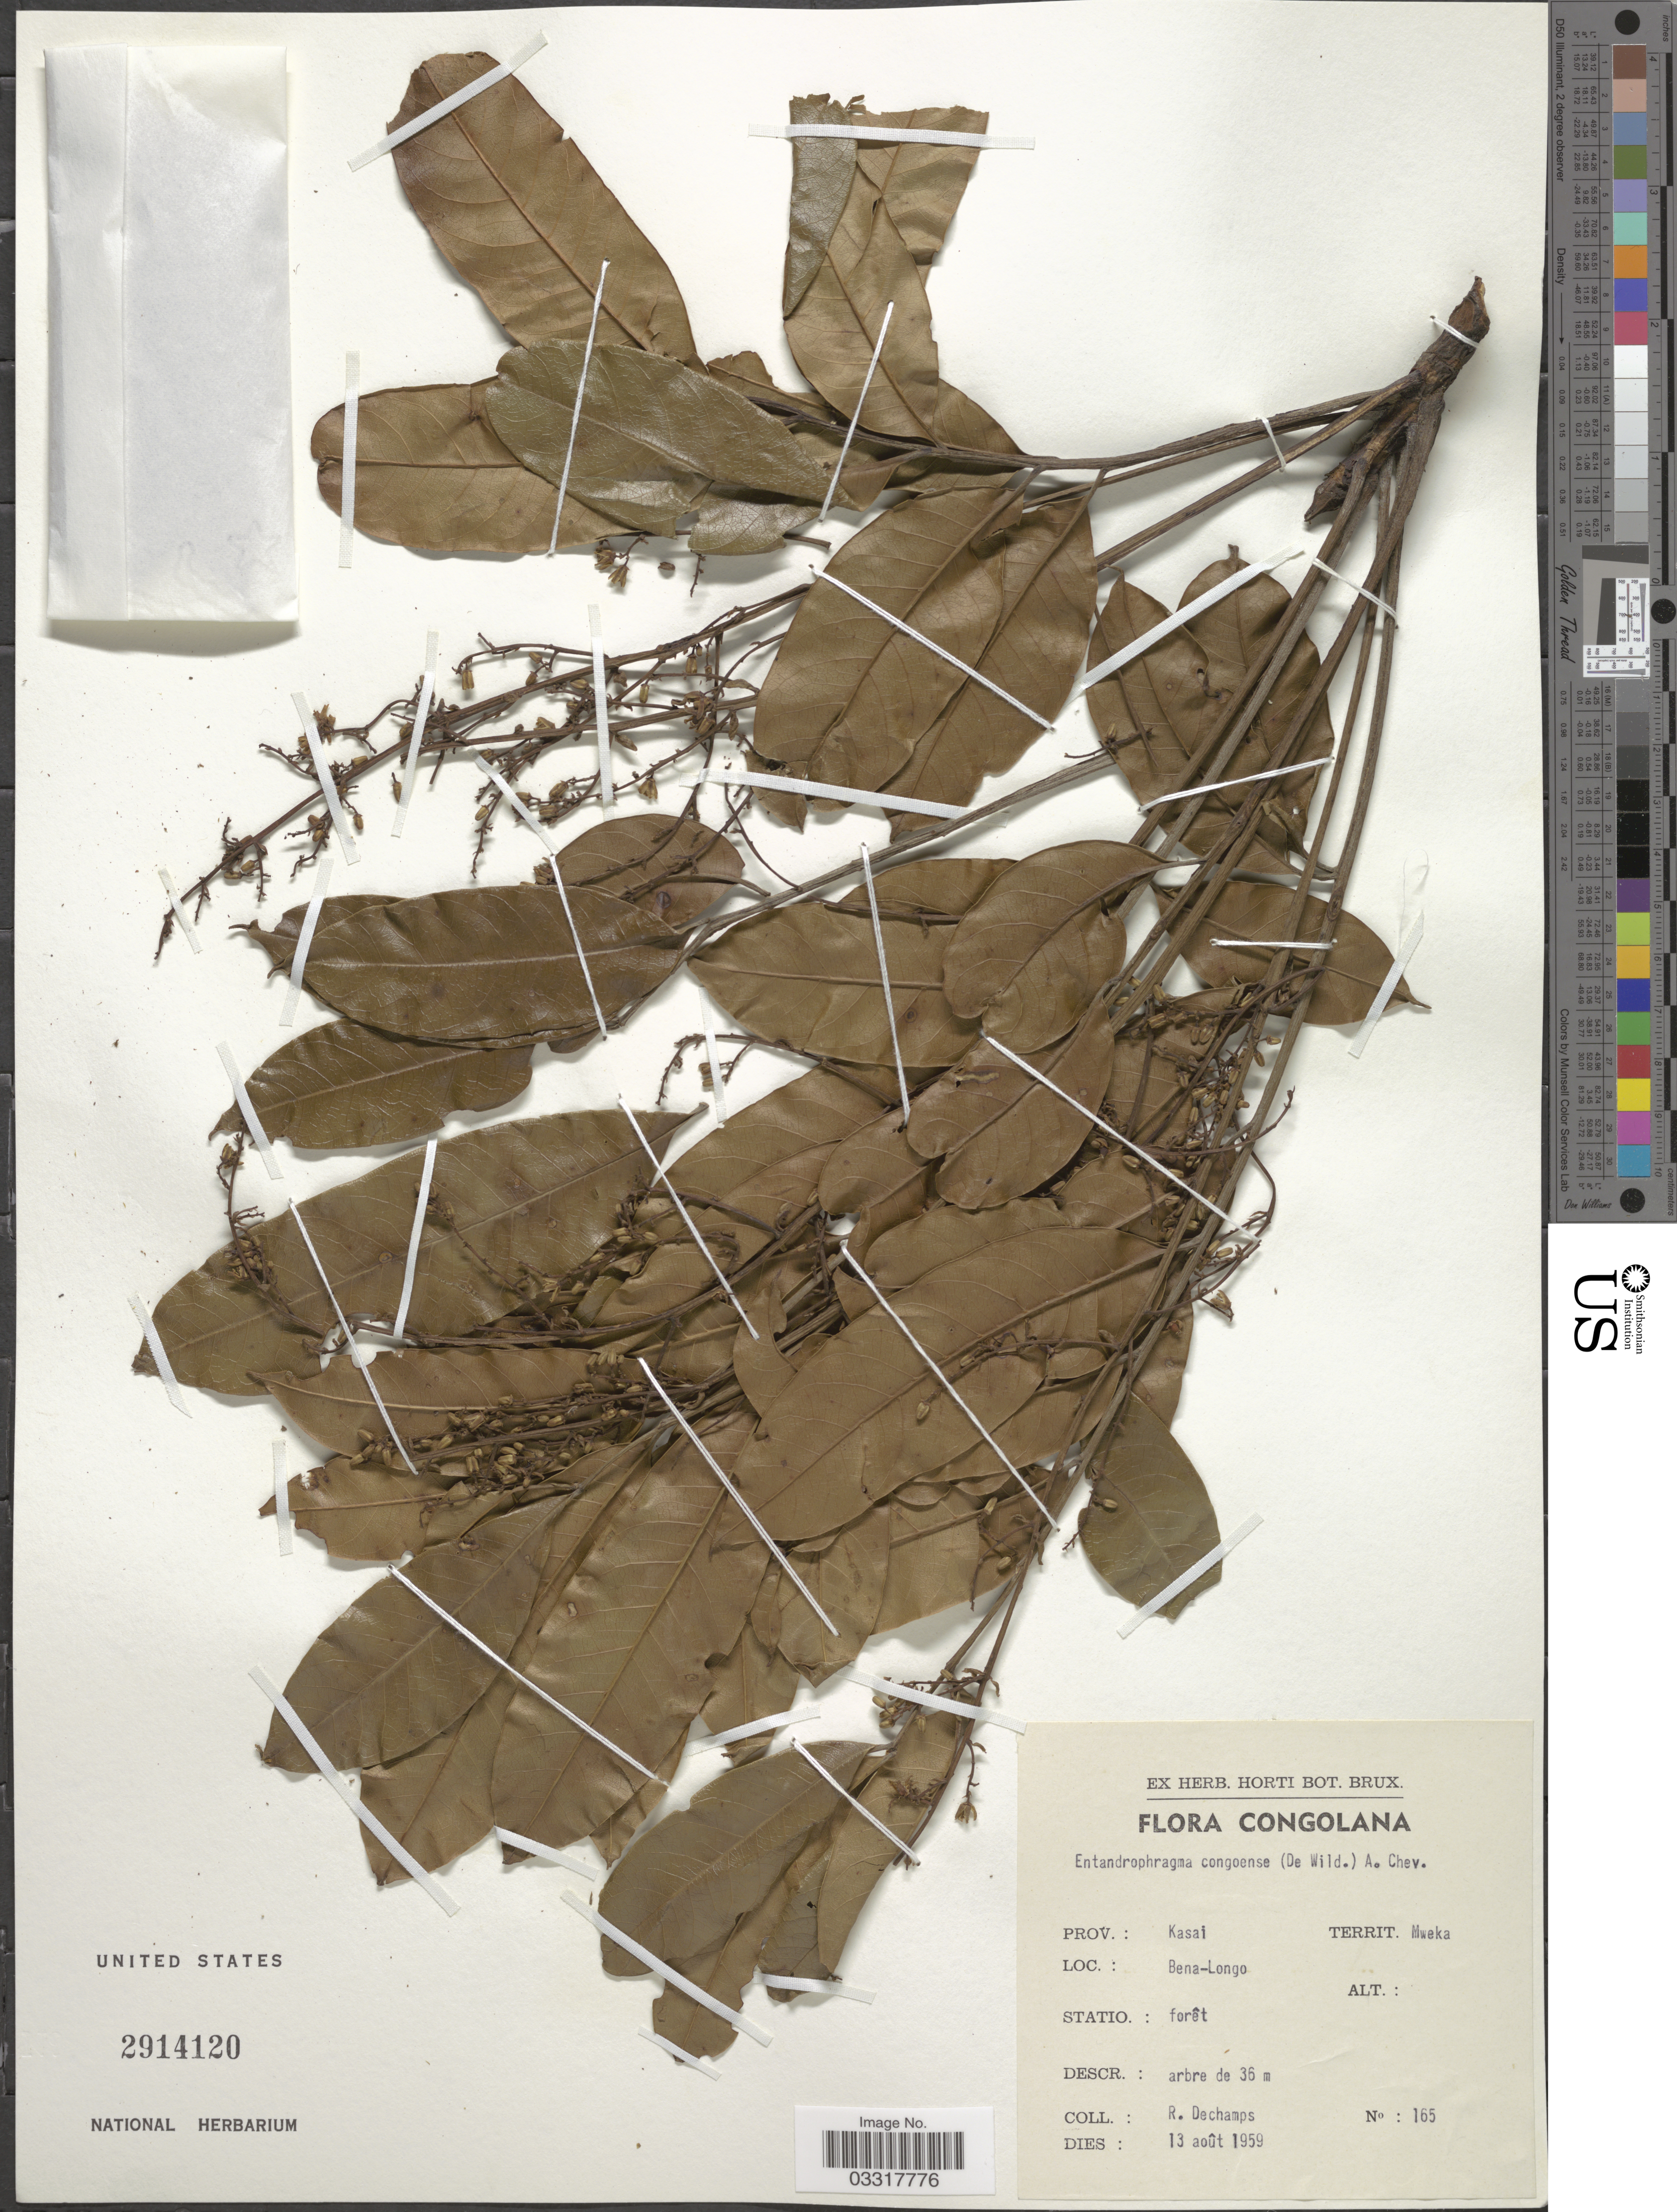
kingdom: Plantae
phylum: Tracheophyta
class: Magnoliopsida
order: Sapindales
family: Meliaceae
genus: Entandrophragma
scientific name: Entandrophragma congoense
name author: (Pierre ex De Wild.) A. Chev.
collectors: R. DeChamps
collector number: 165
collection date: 1959-08-13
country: Congo, Democratic Republic of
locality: Congolana. Prov.: Kasai, Territ. Mweka, Bena-Longo.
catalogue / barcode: US 2914120